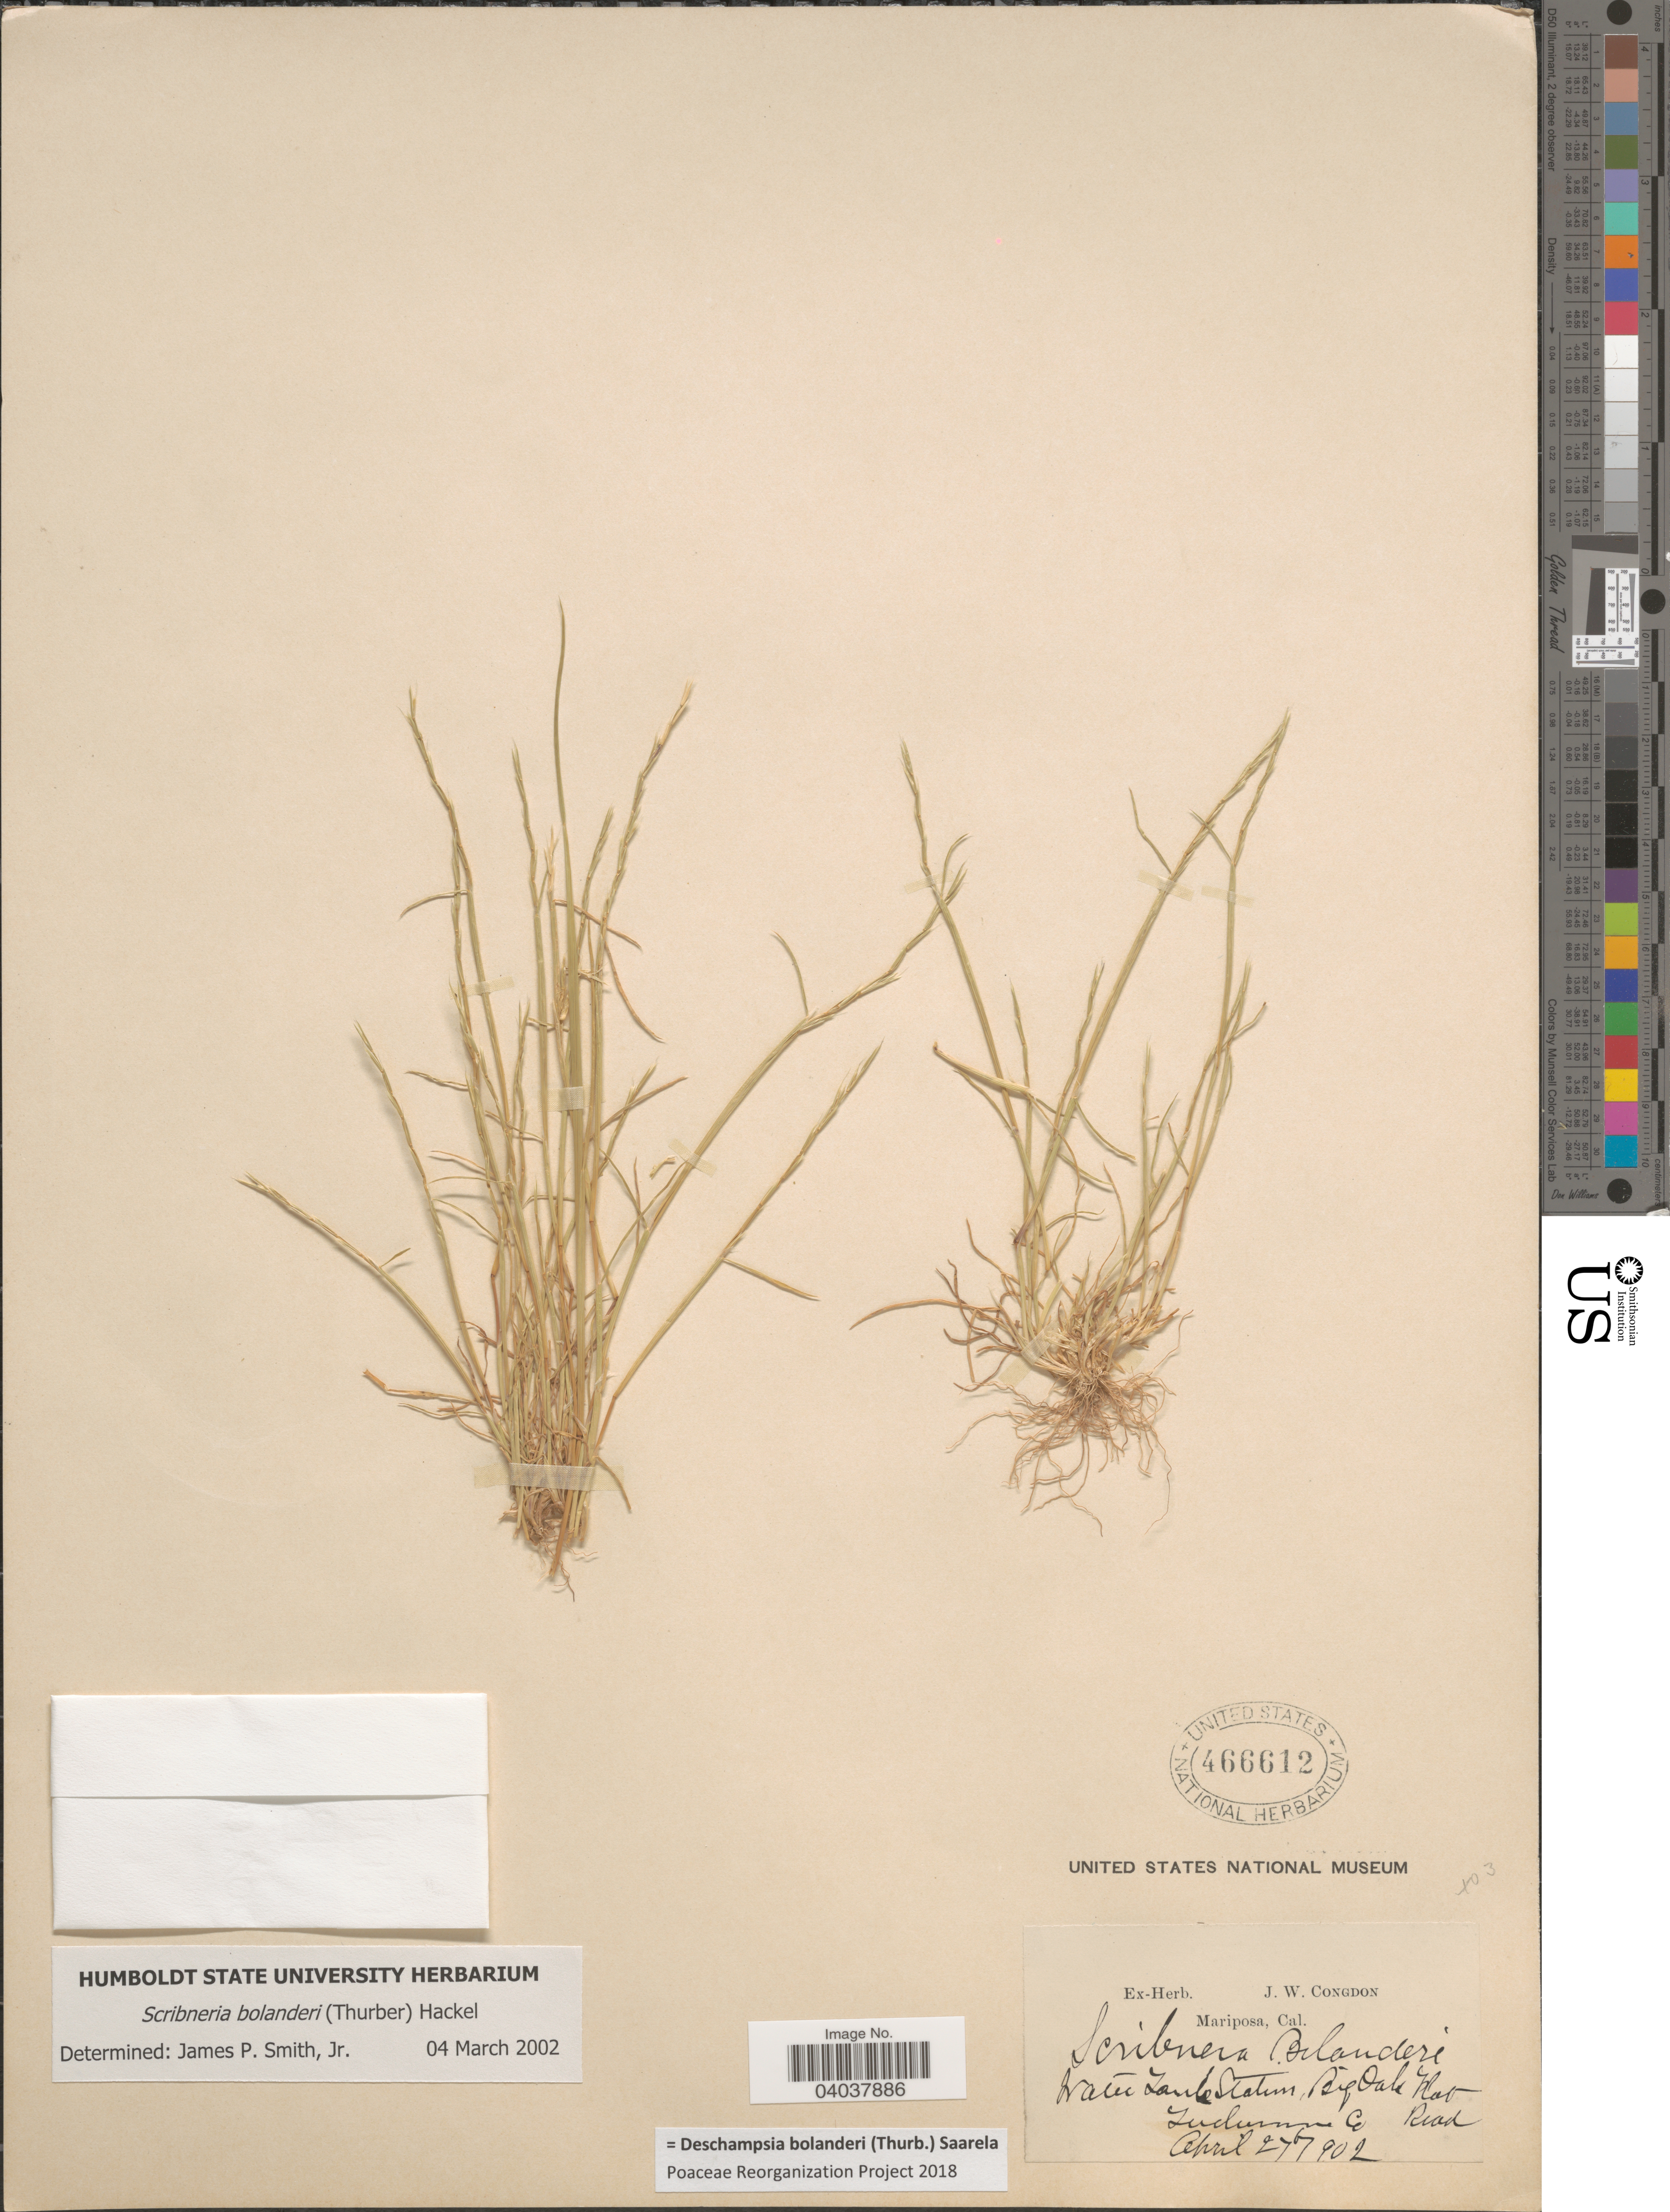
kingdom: Plantae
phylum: Tracheophyta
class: Liliopsida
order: Poales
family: Poaceae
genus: Deschampsia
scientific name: Deschampsia bolanderi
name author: (Thurb.) Saarela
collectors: ex herb. J. W. Congdon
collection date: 1902-04-27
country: United States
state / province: California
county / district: Tuolumne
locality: Water Tank Station, Big Oak Flat Road. Tuolumne Co.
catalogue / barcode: US 466612